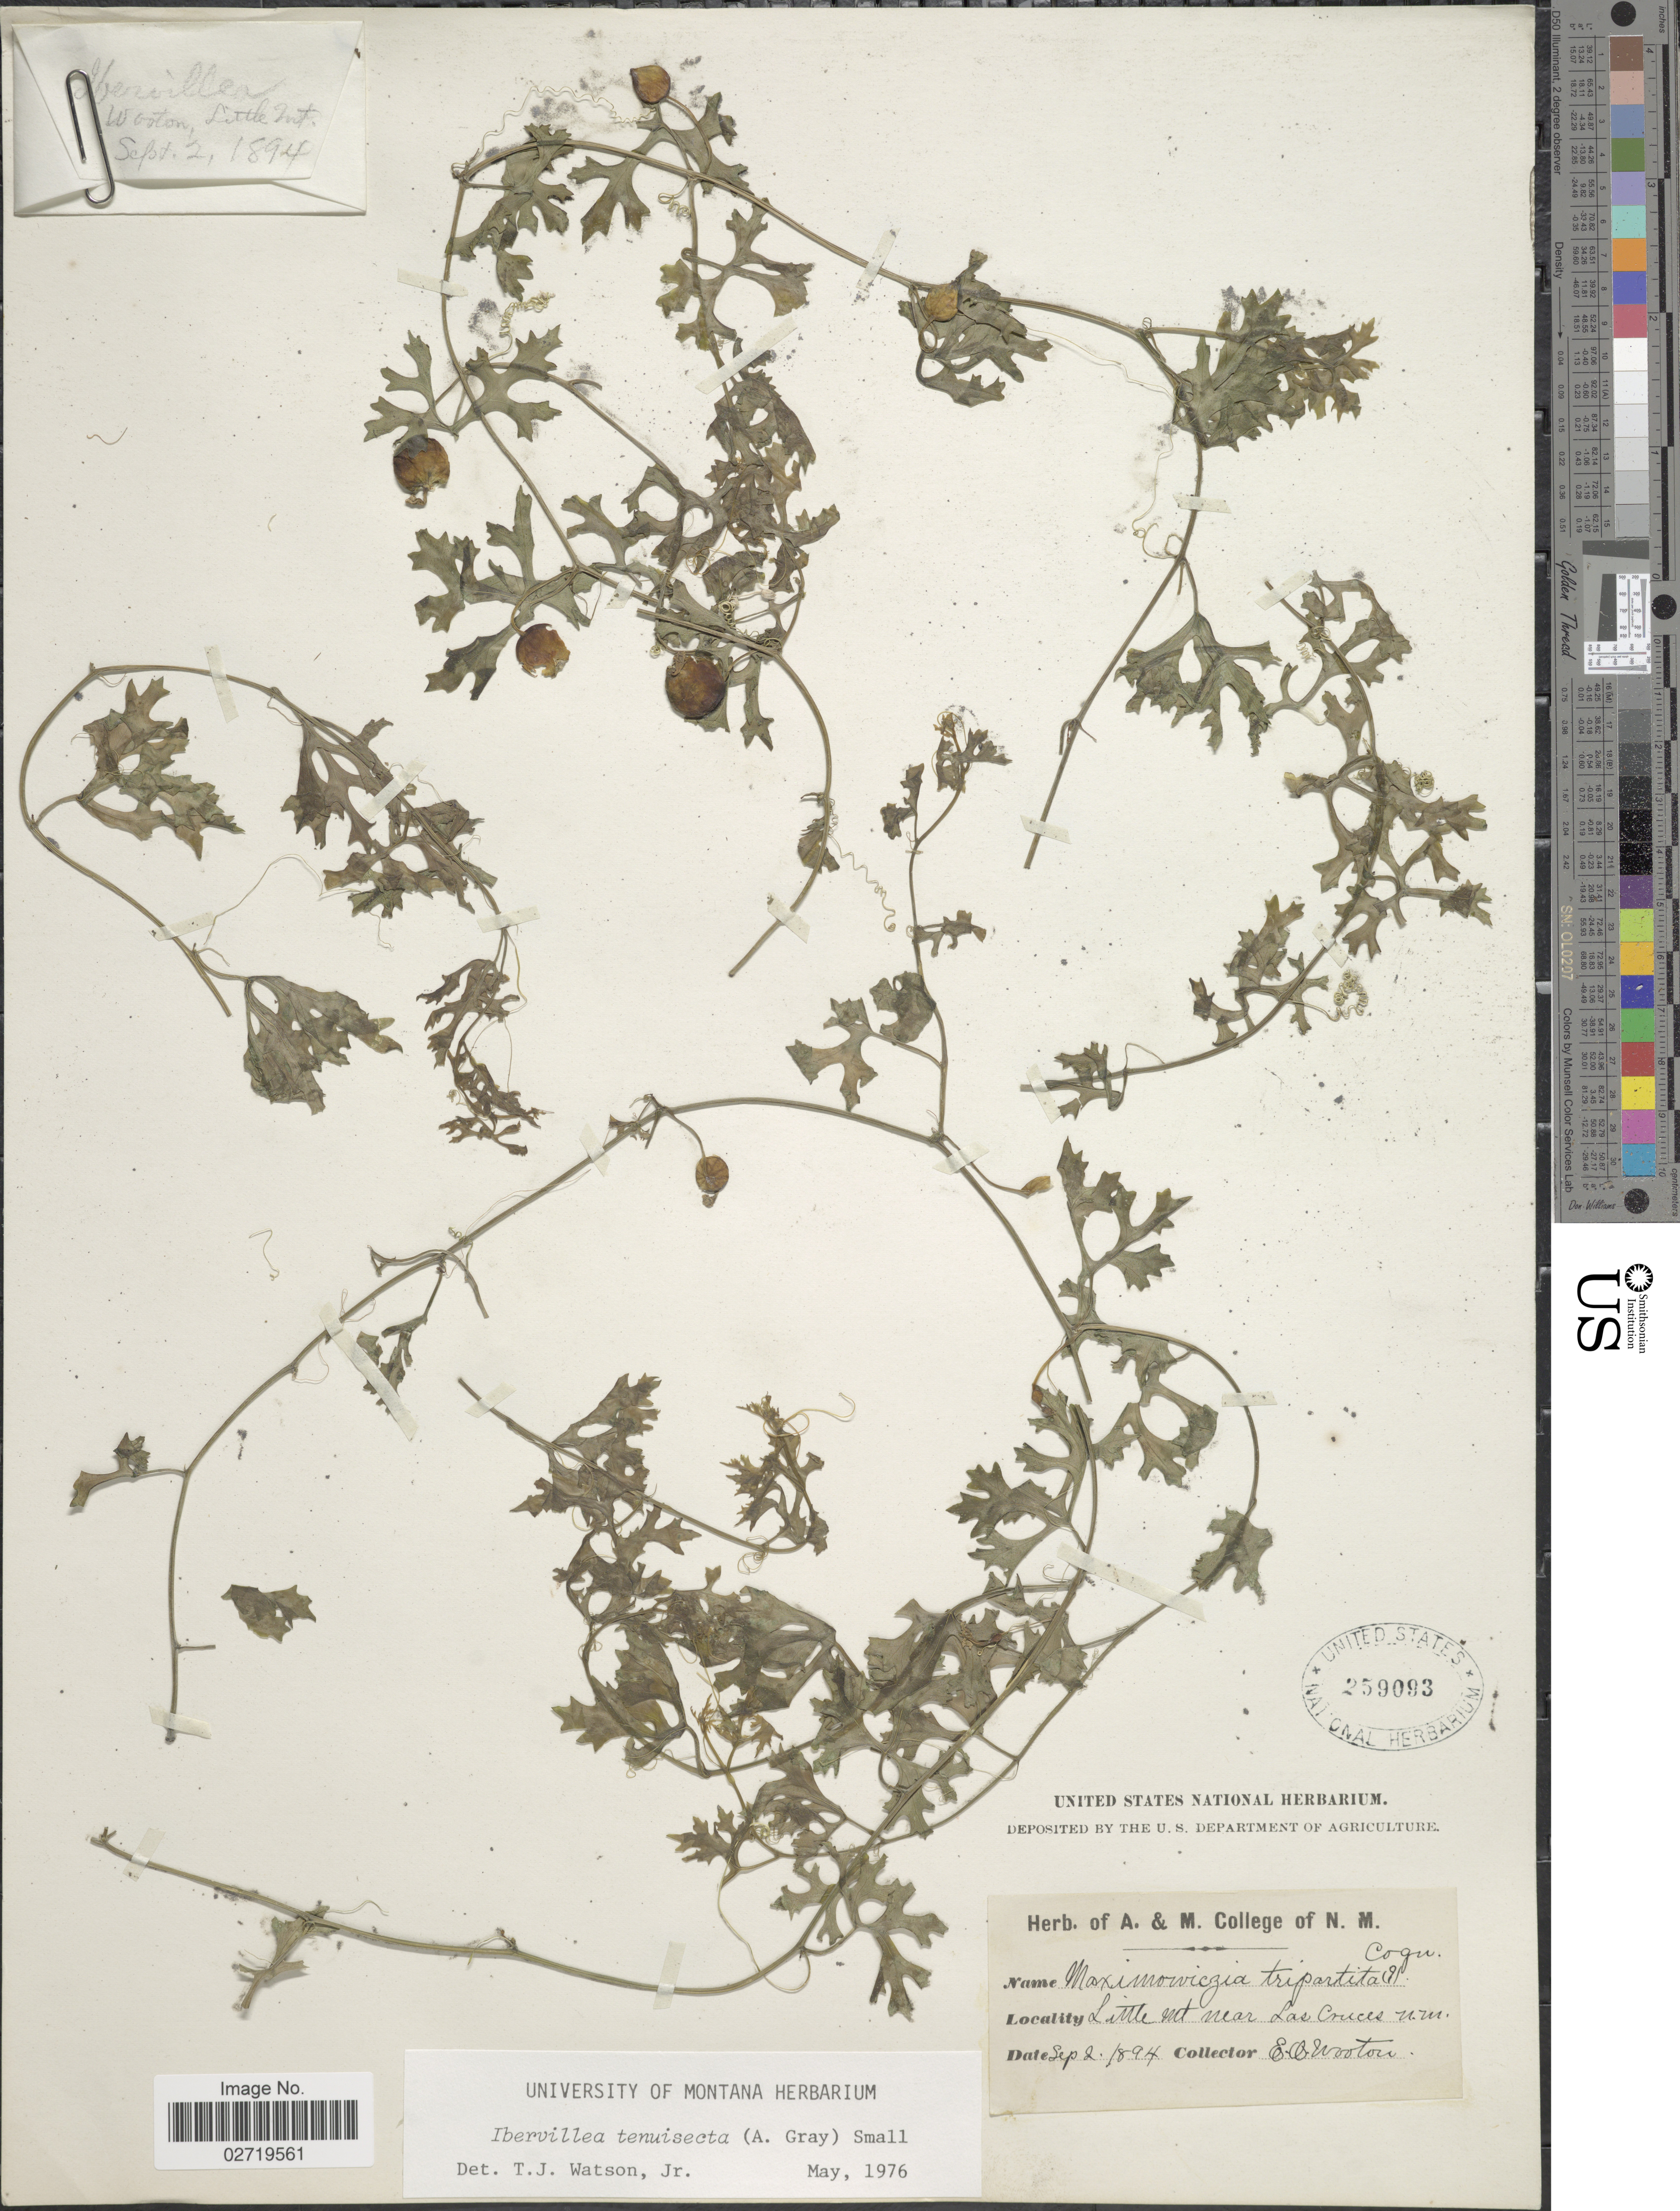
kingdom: Plantae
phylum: Tracheophyta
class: Magnoliopsida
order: Cucurbitales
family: Cucurbitaceae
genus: Ibervillea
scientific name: Ibervillea lindheimeri var. tenuisecta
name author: (A. Gray) M.C. Johnst.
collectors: E. O. Wooton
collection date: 1894-09-02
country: United States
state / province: New Mexico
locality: Little mt near Las Cruces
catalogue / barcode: US 259093